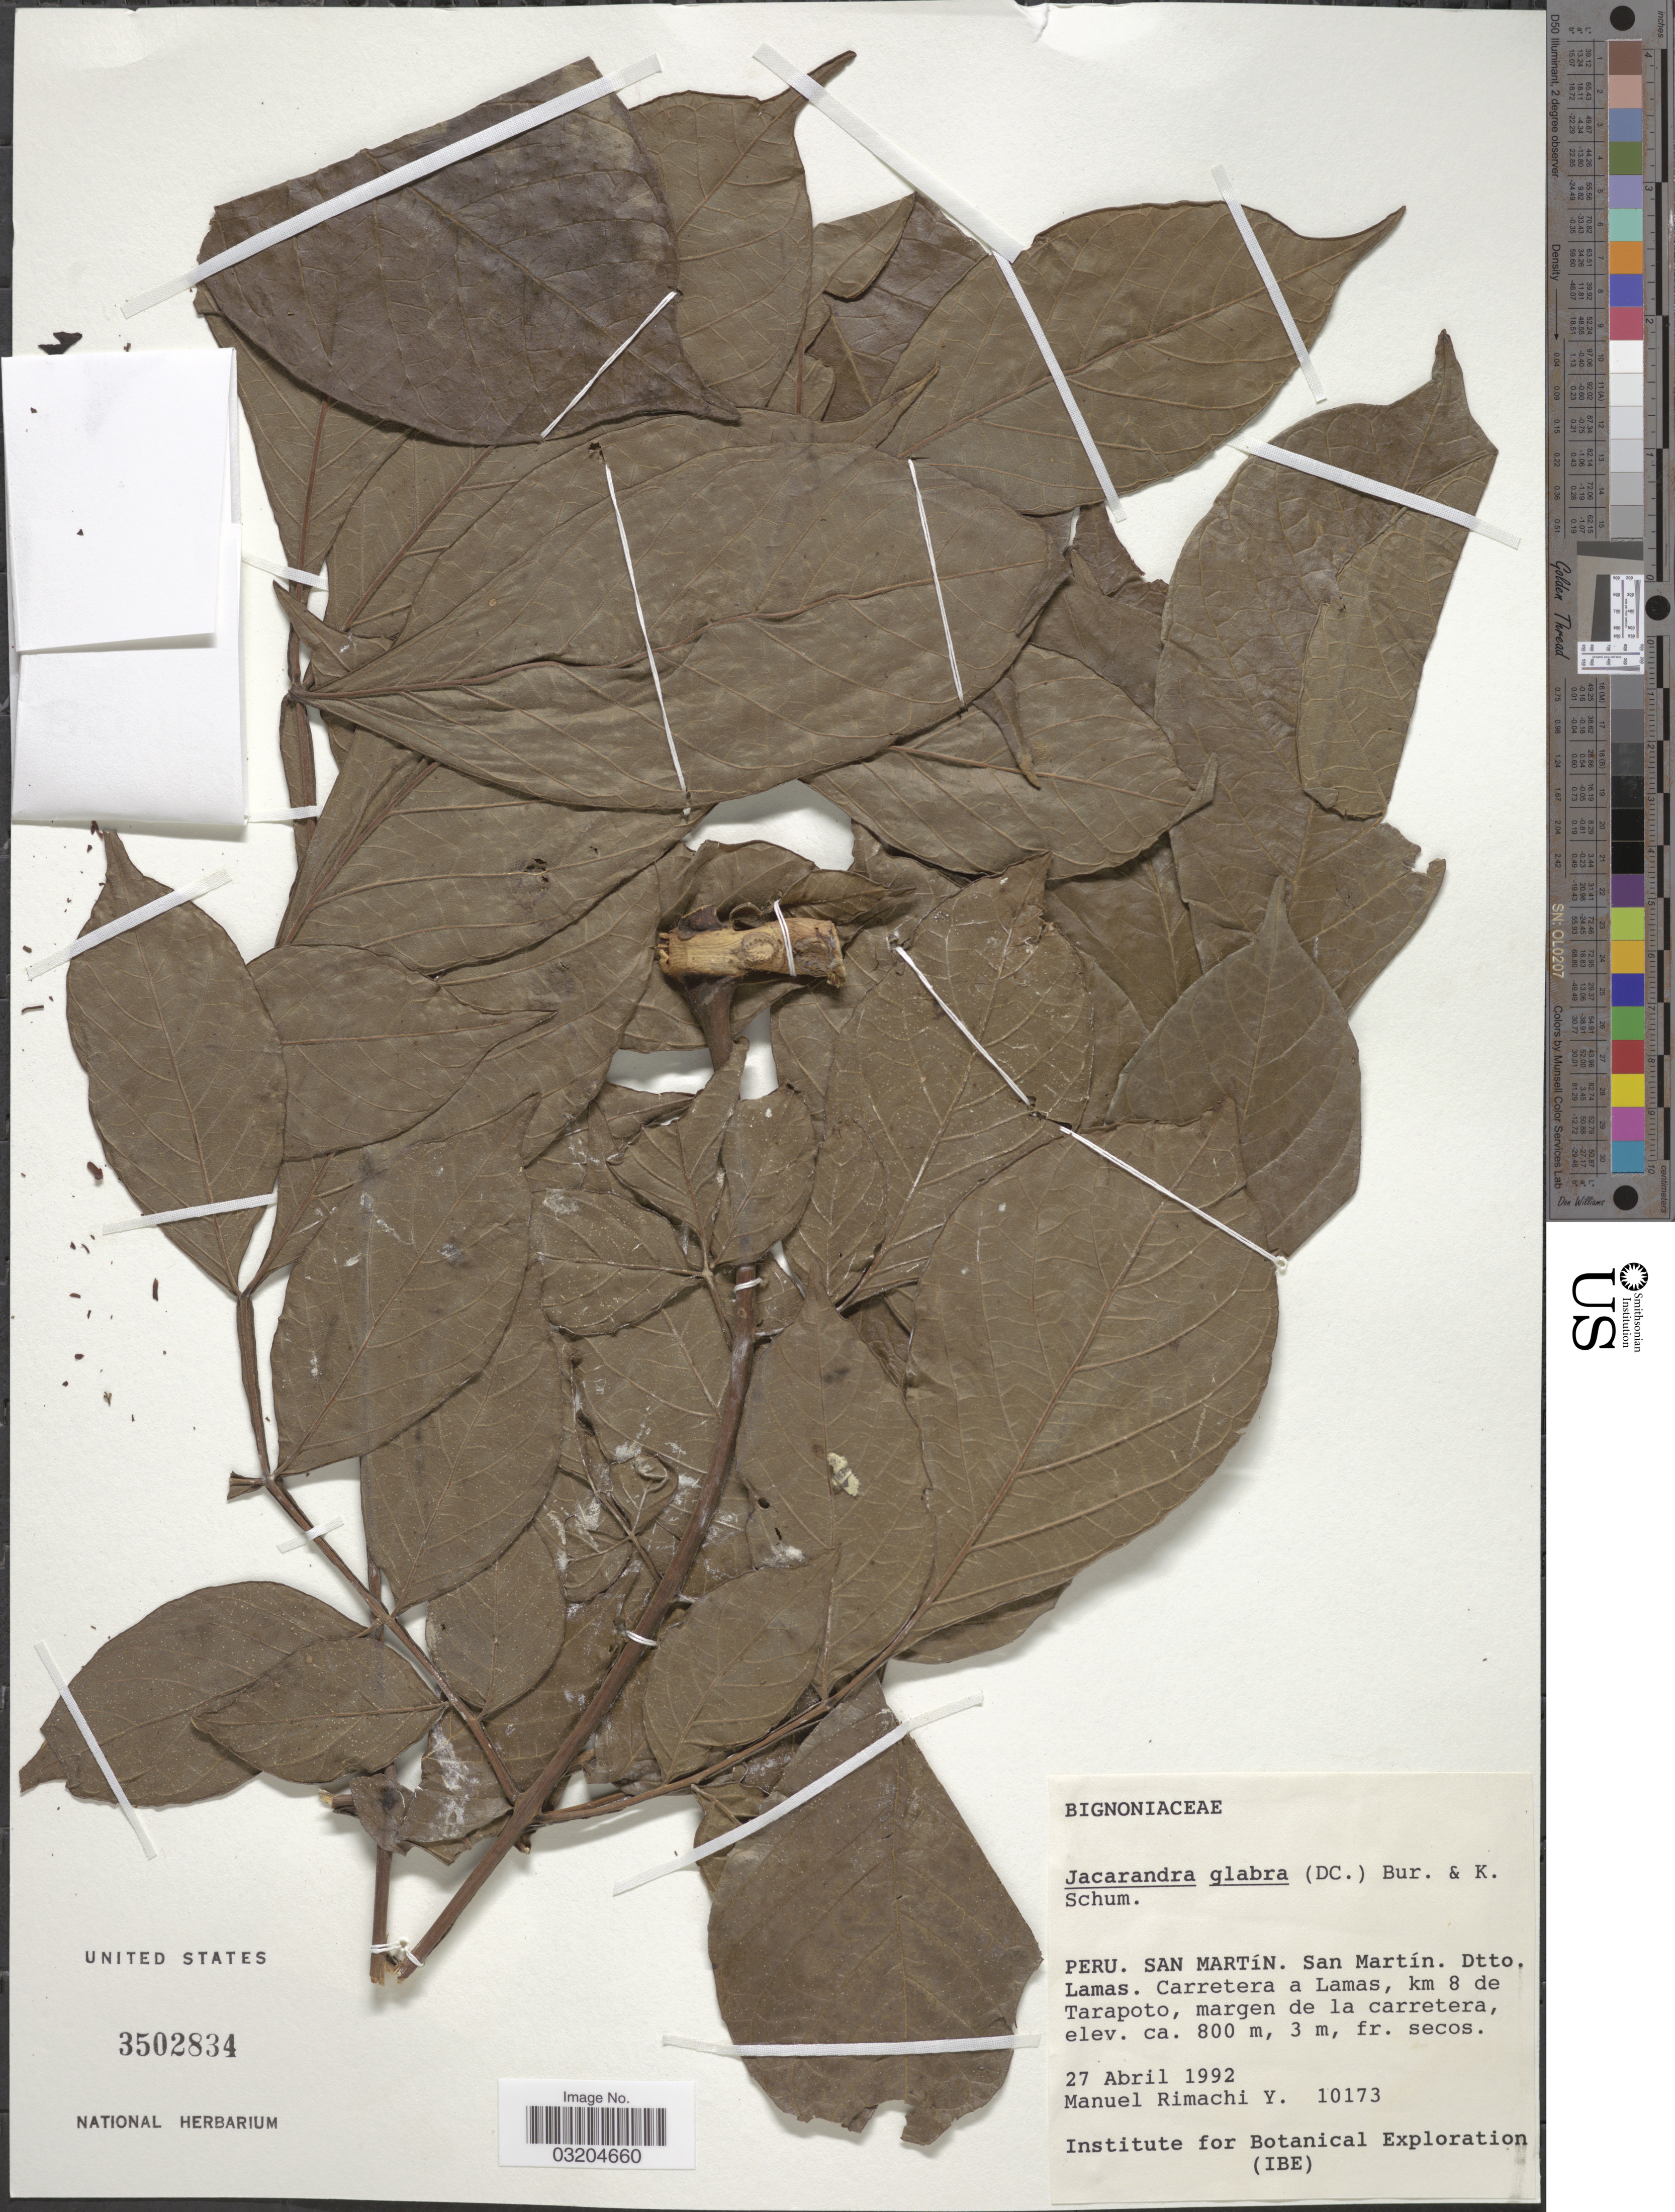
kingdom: Plantae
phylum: Tracheophyta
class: Magnoliopsida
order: Lamiales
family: Bignoniaceae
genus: Jacaranda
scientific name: Jacaranda glabra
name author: (DC.) Bureau & K. Schum.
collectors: M. Rimachi Y.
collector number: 1073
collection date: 1992-04-27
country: Peru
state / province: San Martín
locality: San Martin. Dtto. Lamas. Carretera a Lamas, km 8 de Tarapoto.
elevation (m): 800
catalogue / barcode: US 3502834